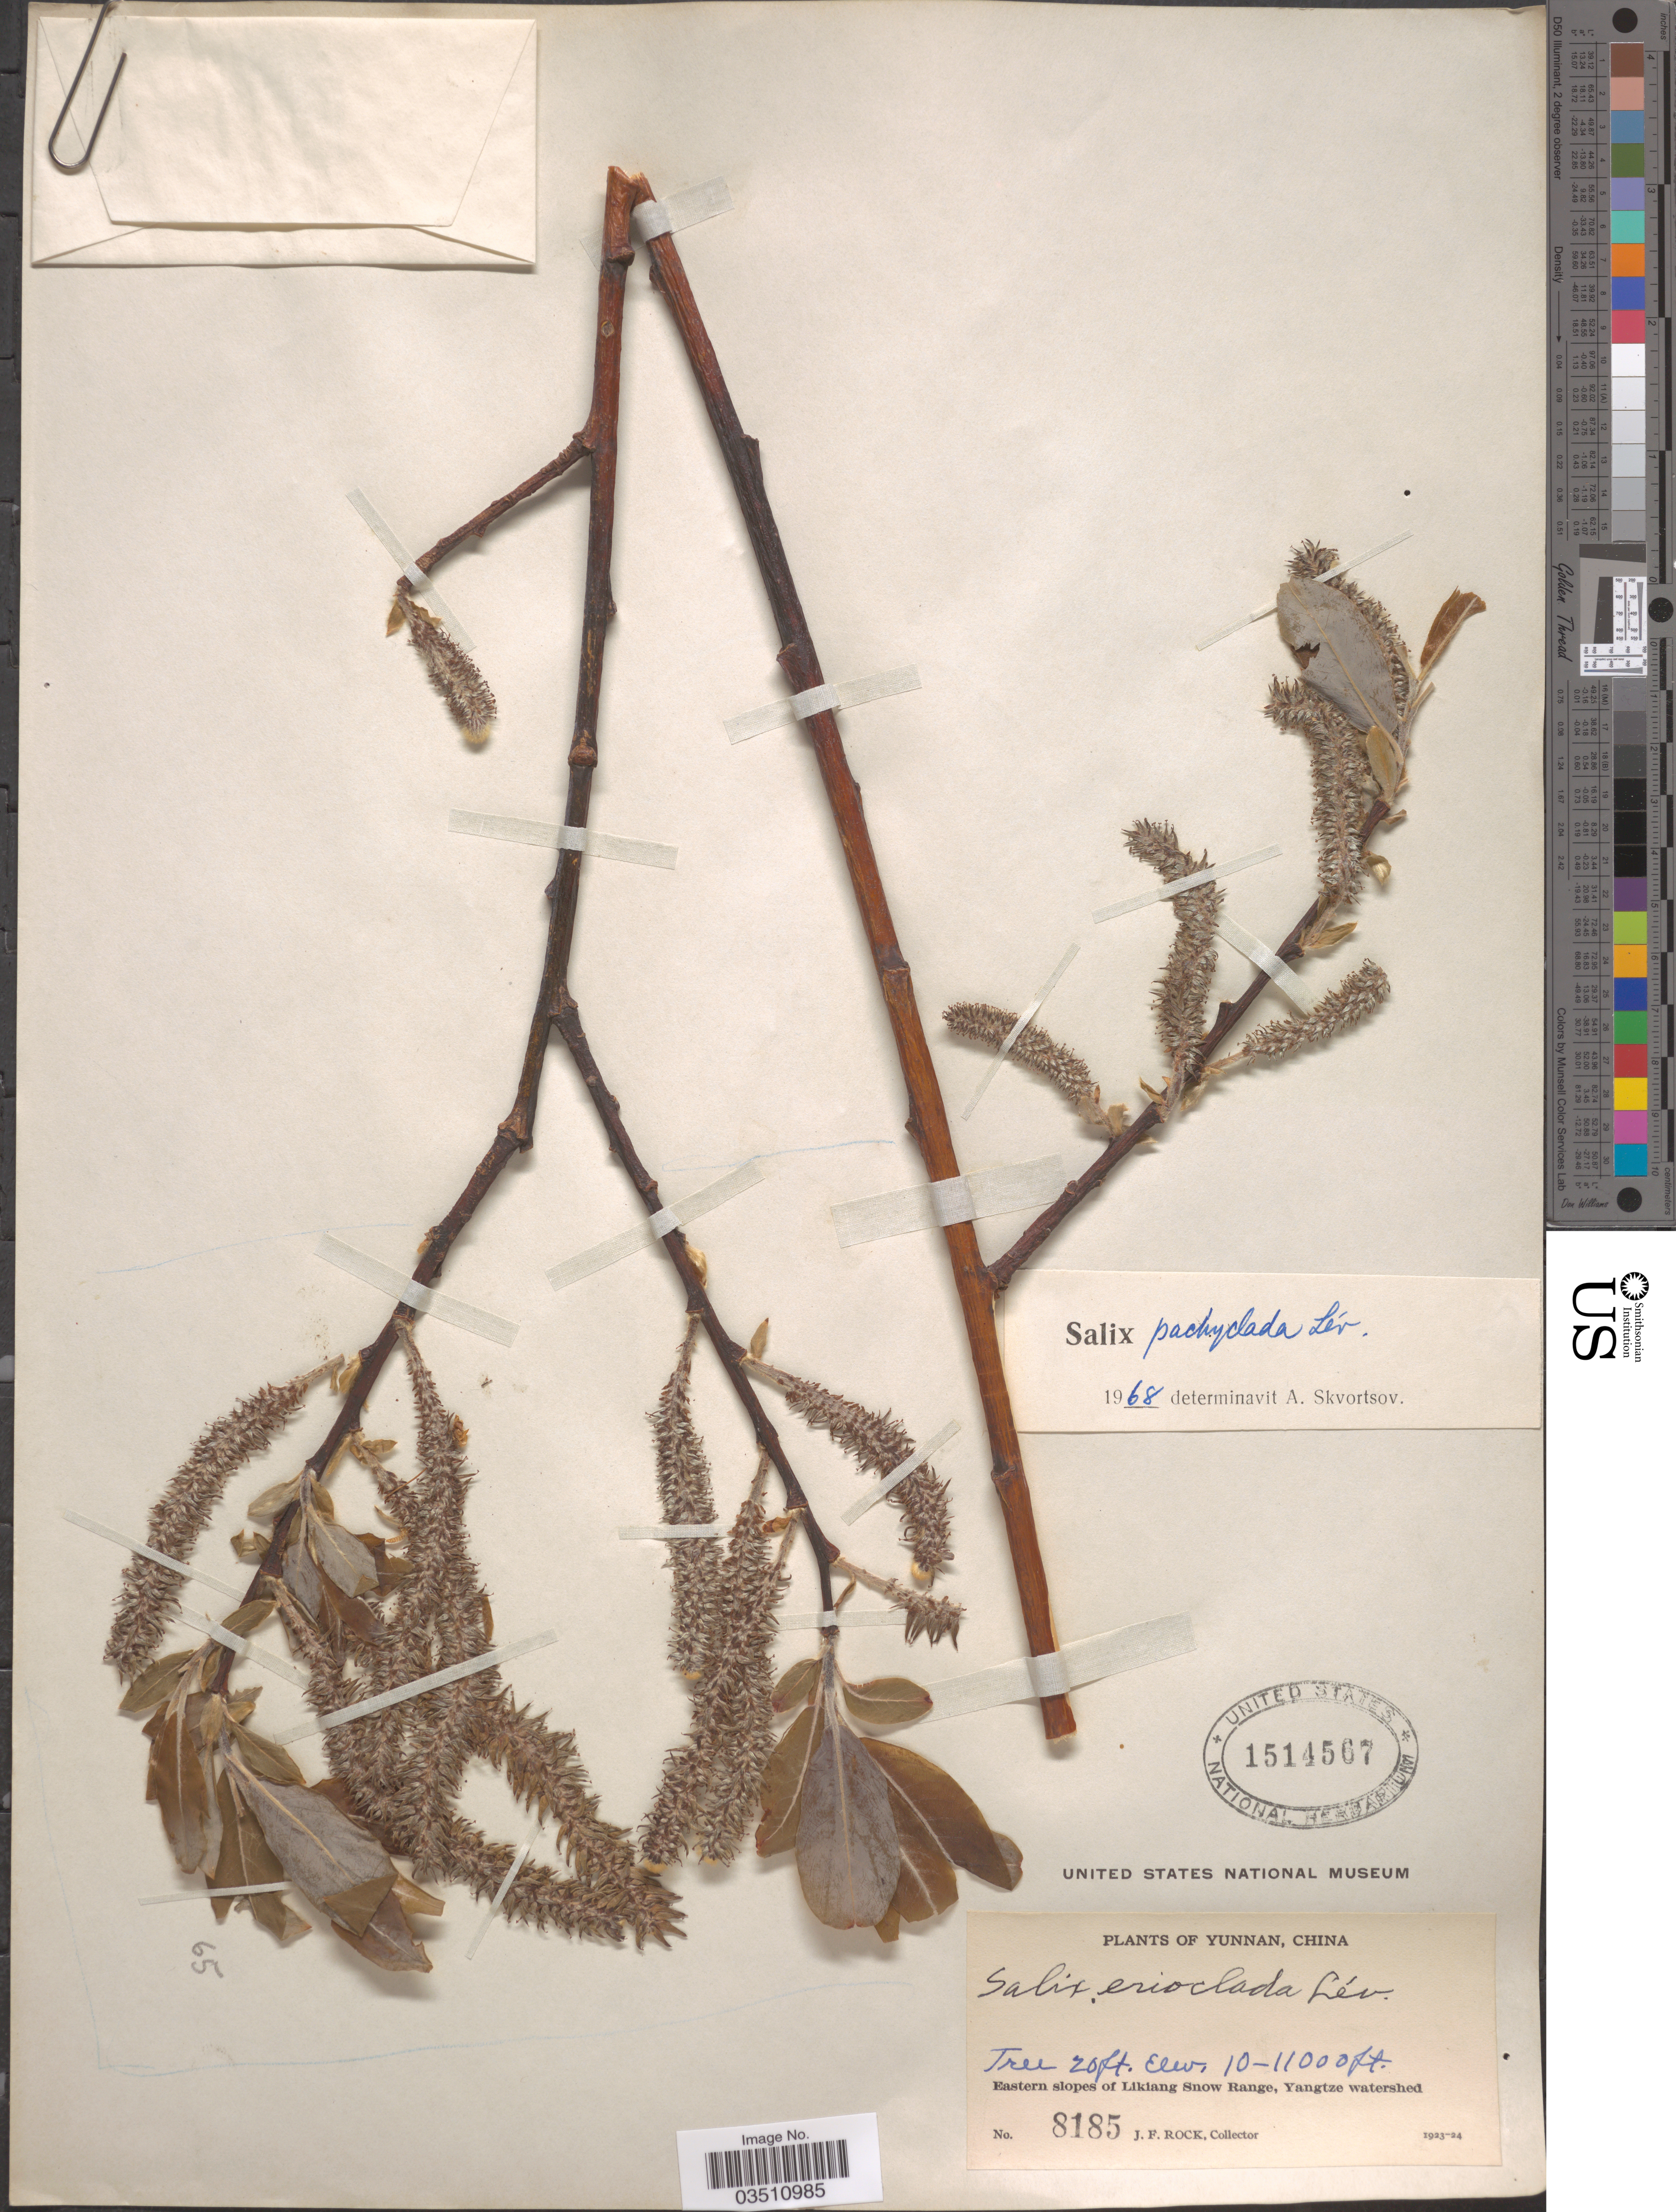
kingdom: Plantae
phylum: Tracheophyta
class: Magnoliopsida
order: Malpighiales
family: Salicaceae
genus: Salix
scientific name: Salix pachyclada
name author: H. Lév. & Vaniot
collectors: J. Rock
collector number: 8185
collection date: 1923/1924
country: China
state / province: Yunnan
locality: Eastern slopes of Likiang Snow Range.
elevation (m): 3048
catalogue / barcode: US 1514567